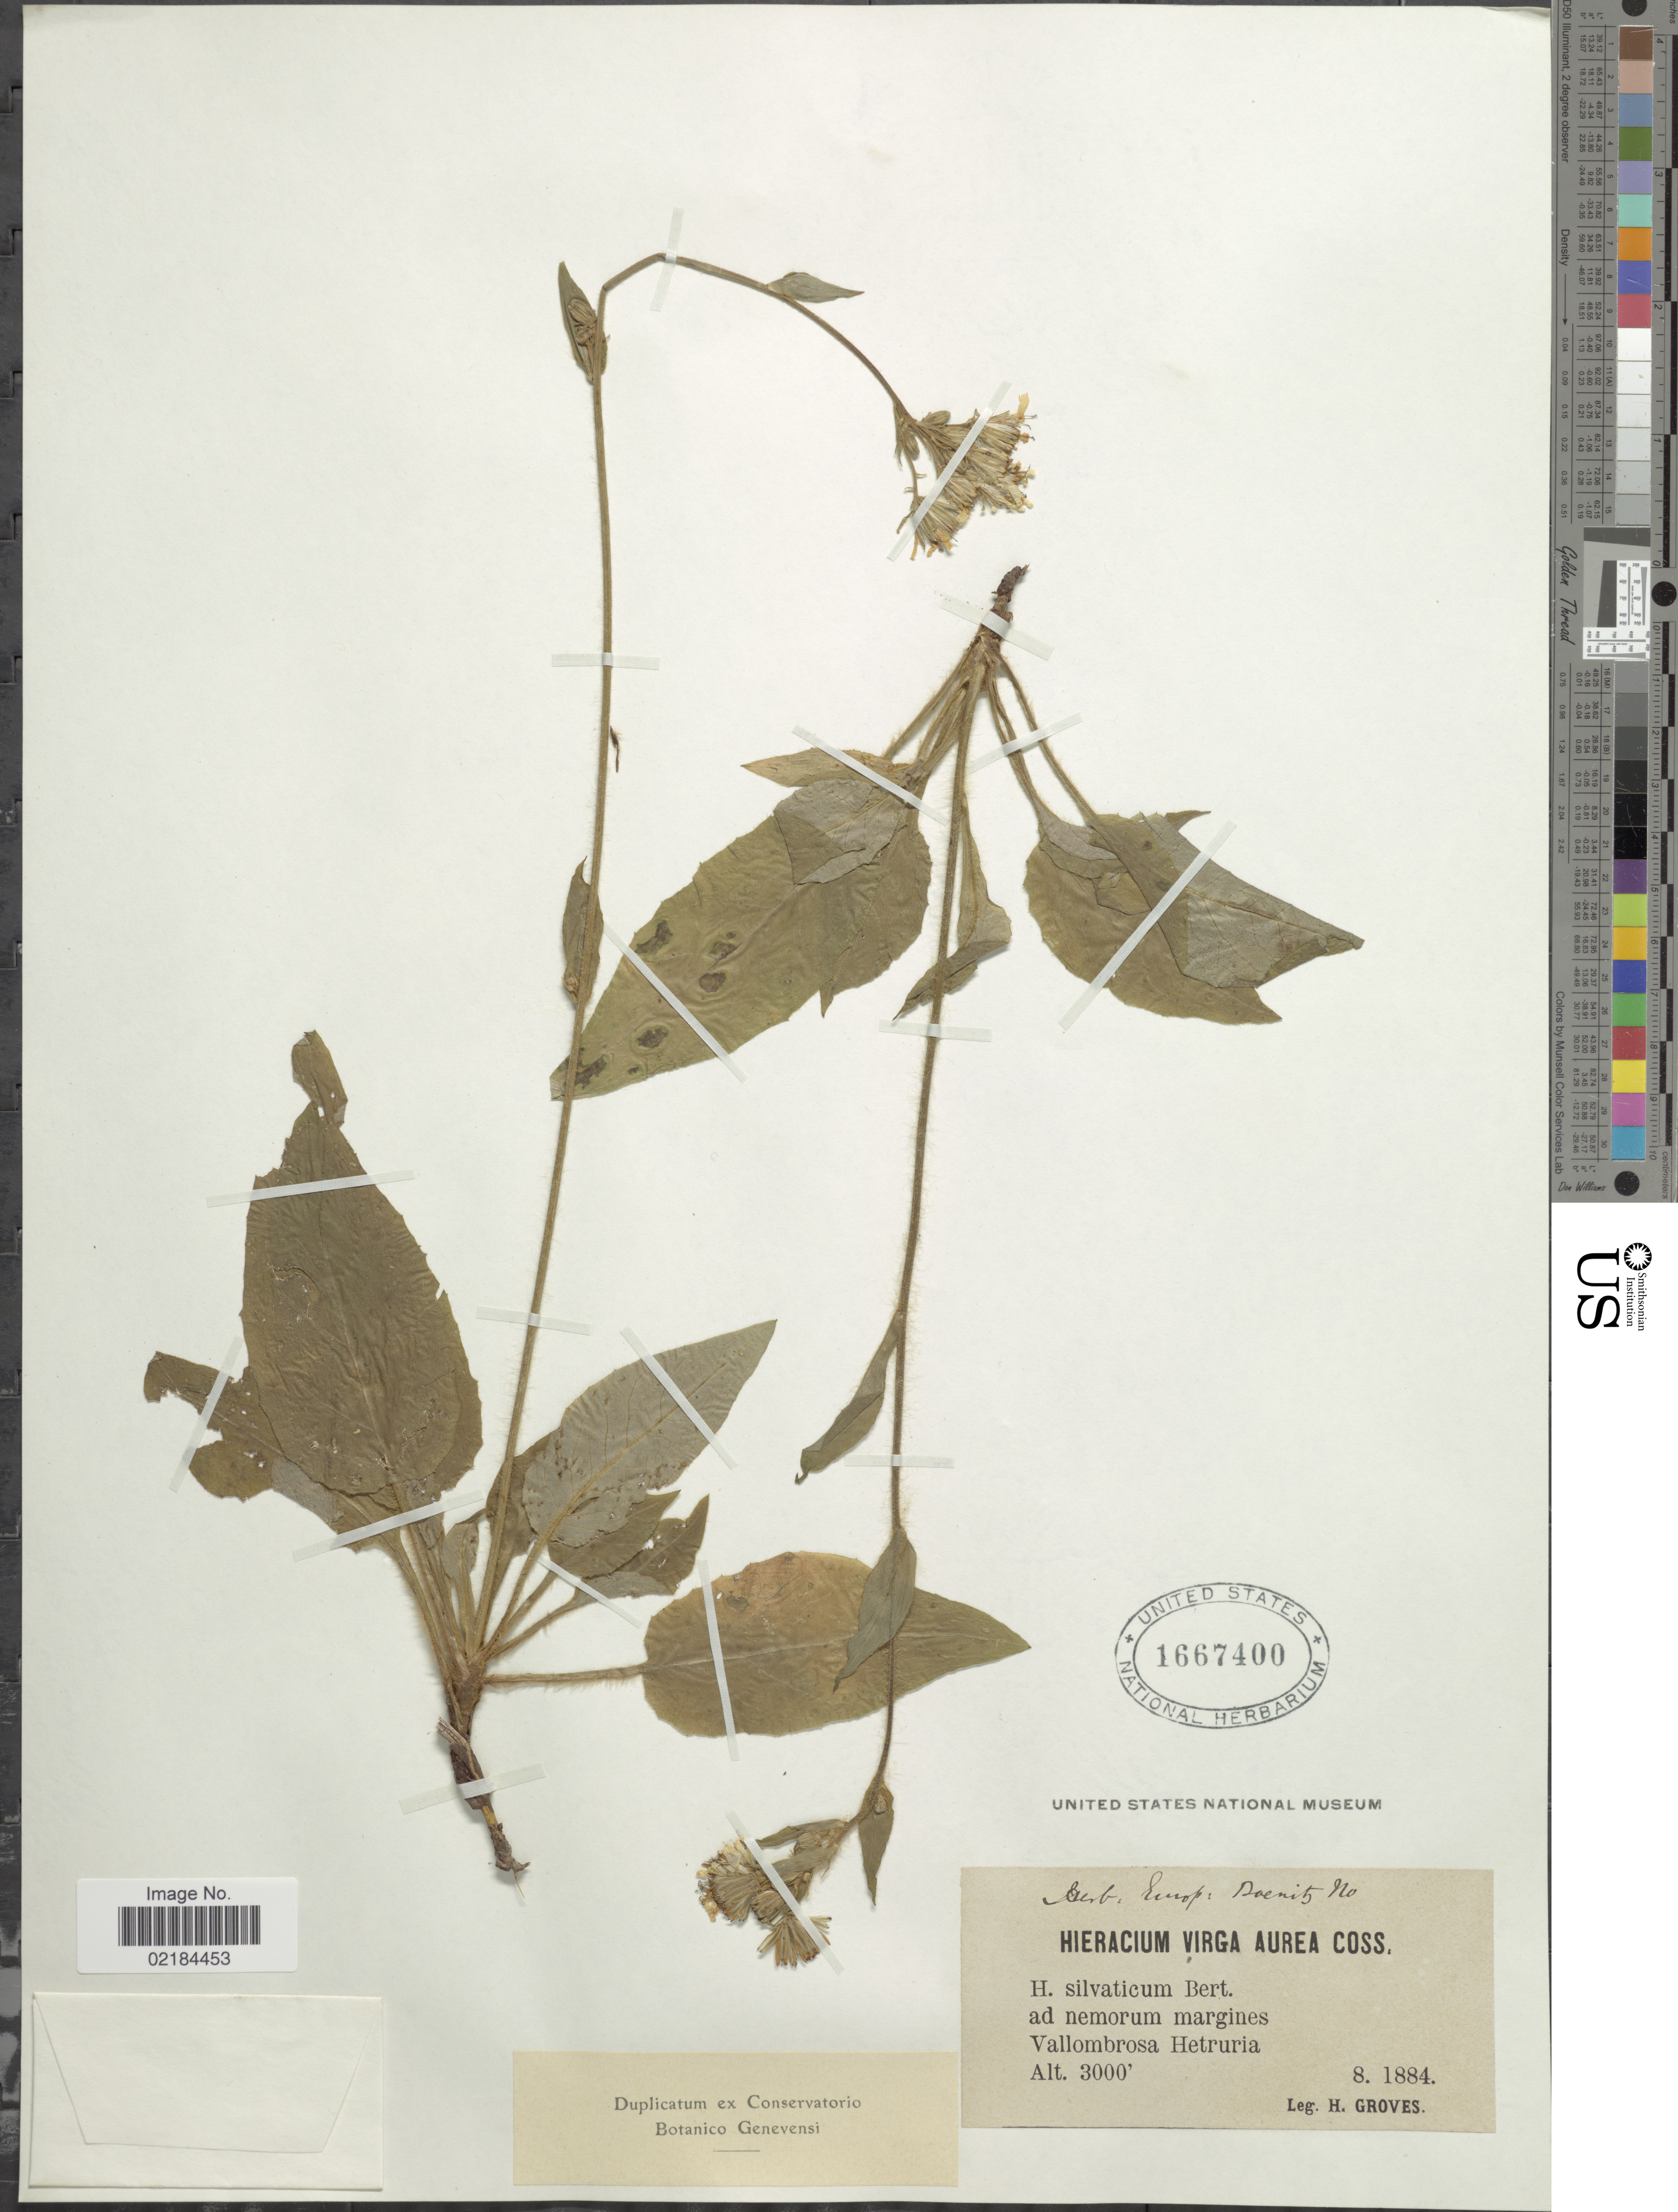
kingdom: Plantae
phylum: Tracheophyta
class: Magnoliopsida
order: Asterales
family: Asteraceae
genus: Hieracium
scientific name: Hieracium racemosum subsp. virgaurea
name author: (Coss.) Zahn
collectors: H. Groves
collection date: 1884-08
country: Italy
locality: Ad nemorum margines, Vallombrosa Hetruria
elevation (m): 914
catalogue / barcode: US 1667400